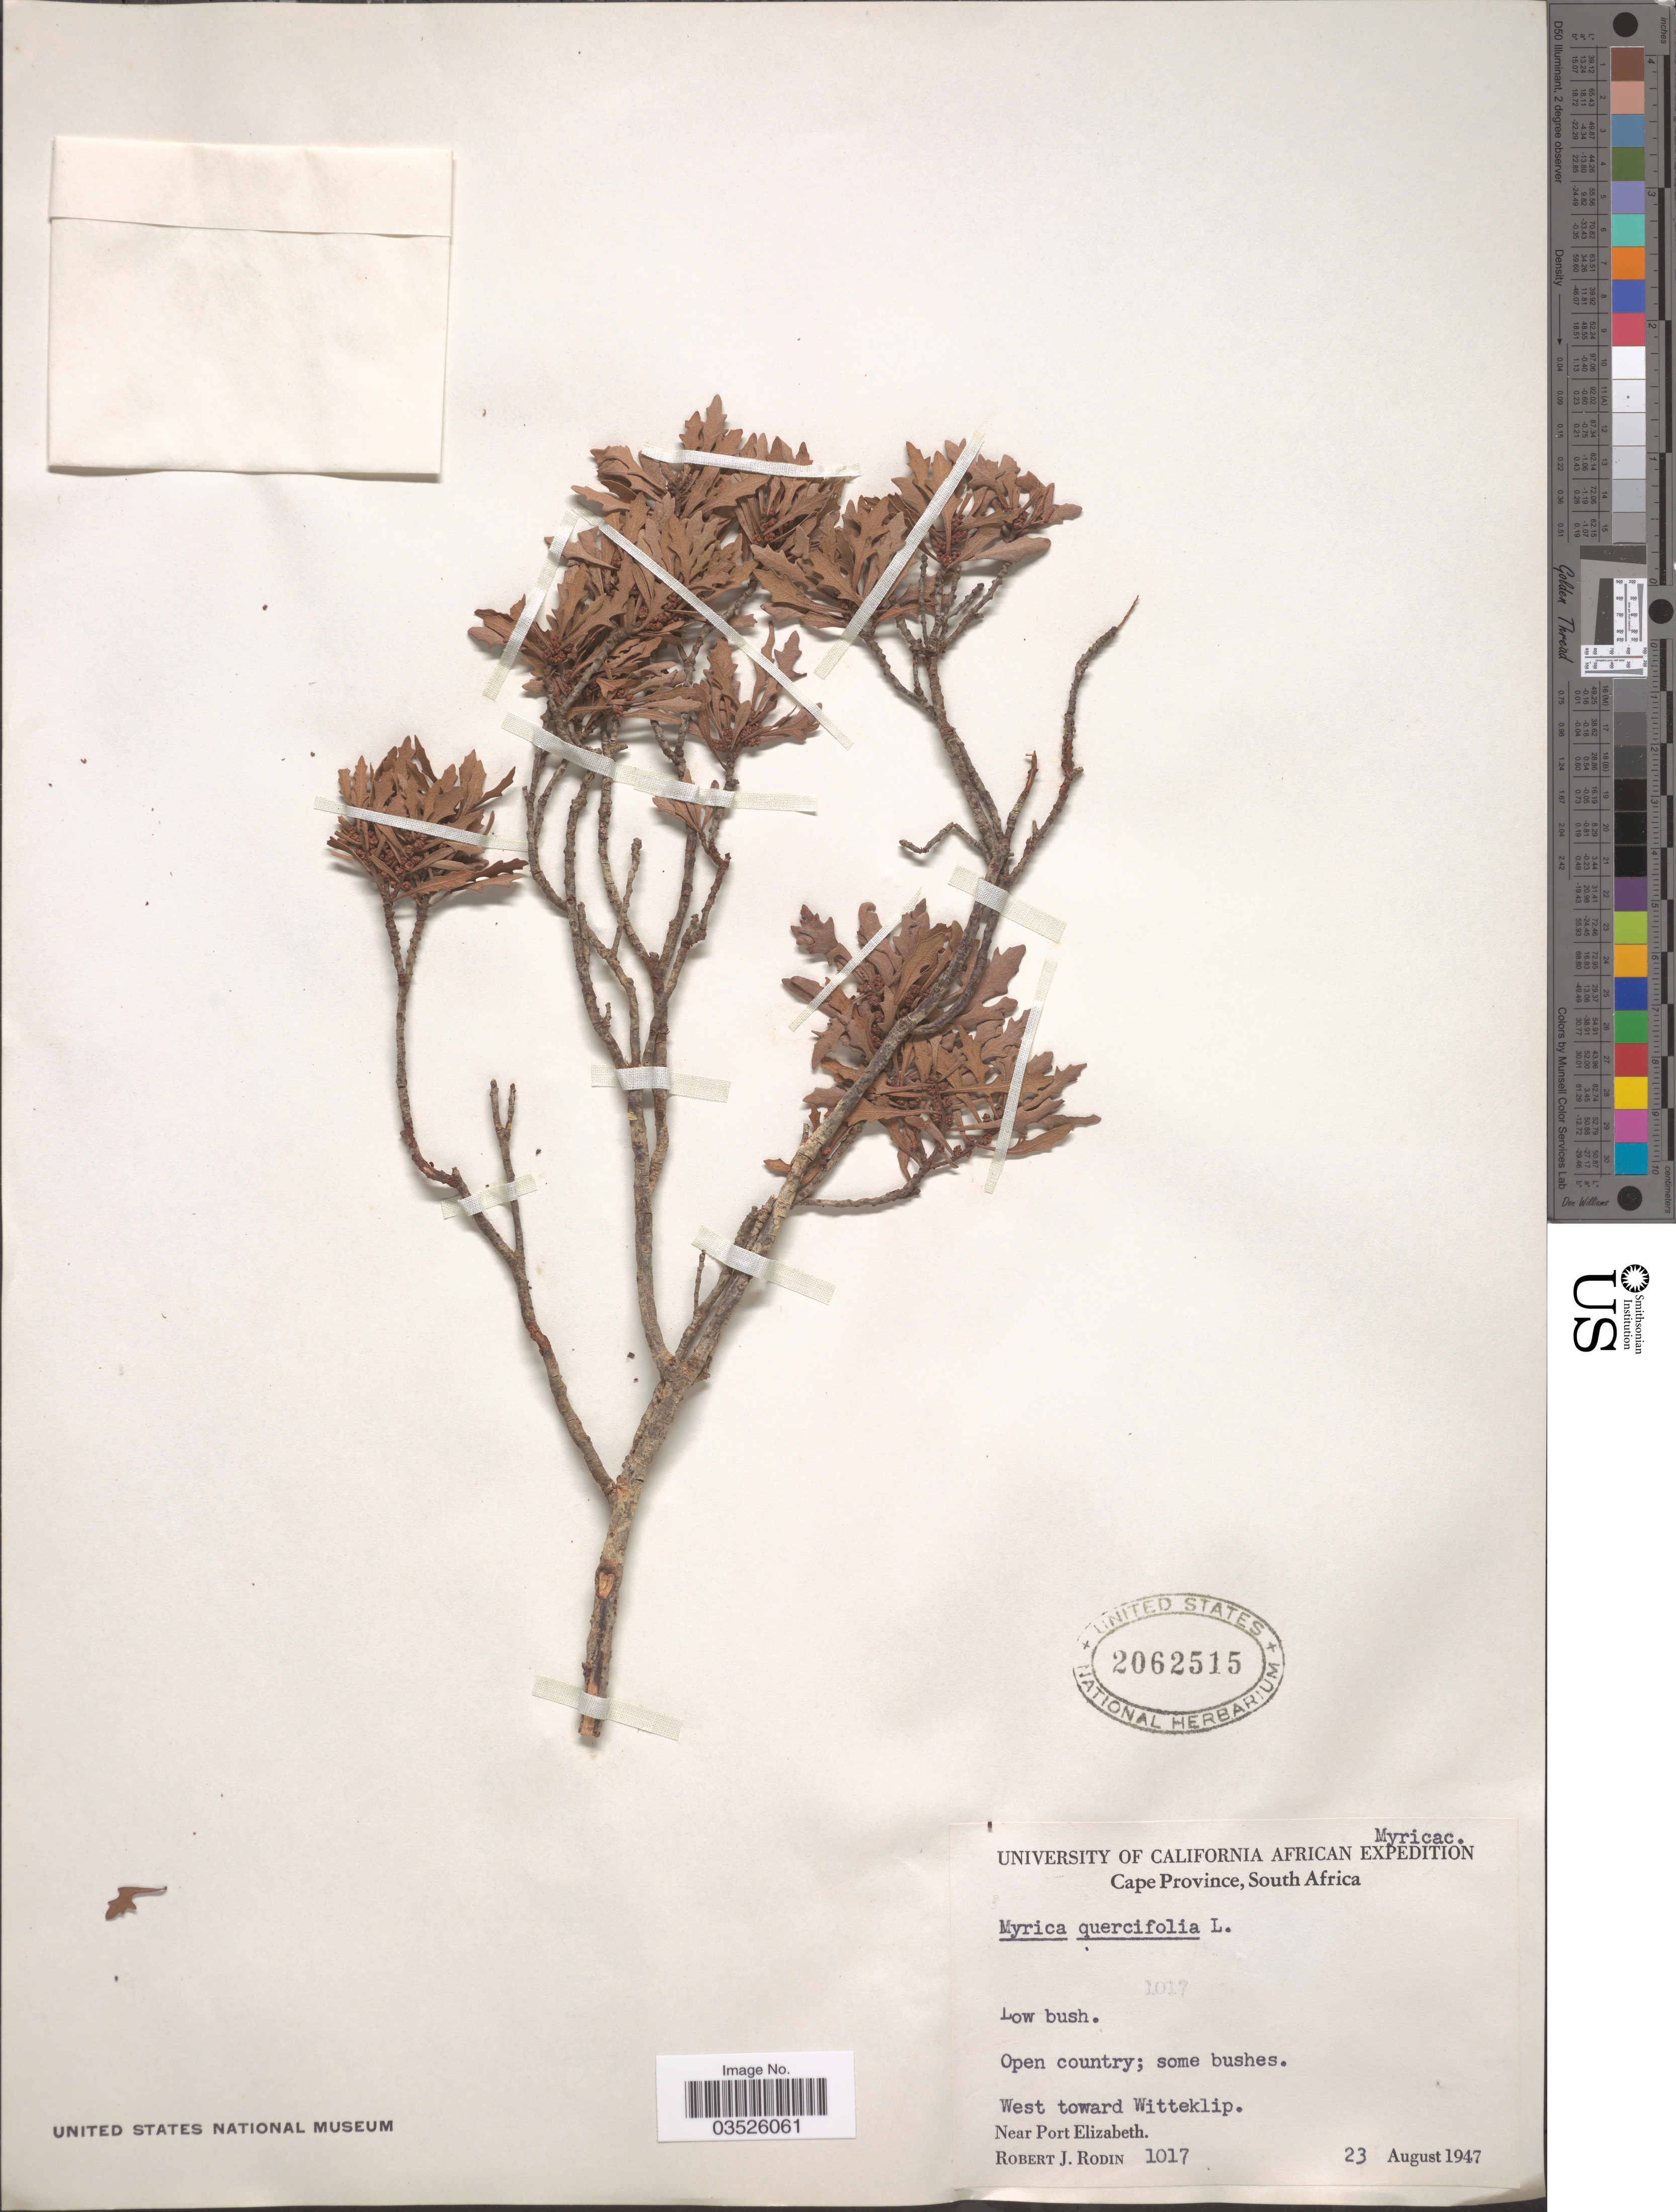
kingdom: Plantae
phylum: Tracheophyta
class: Magnoliopsida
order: Fagales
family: Myricaceae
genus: Morella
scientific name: Morella quercifolia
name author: (L.) Killick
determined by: Strong, Mark T., (BOT), Smithsonian Institution - National Museum of Natural History (UNITED STATES)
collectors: R. J. Rodin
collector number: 1017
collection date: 1947-08-23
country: South Africa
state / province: Eastern Cape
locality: West toward Witteklip. Near Port Elizabeth.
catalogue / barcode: US 2062515